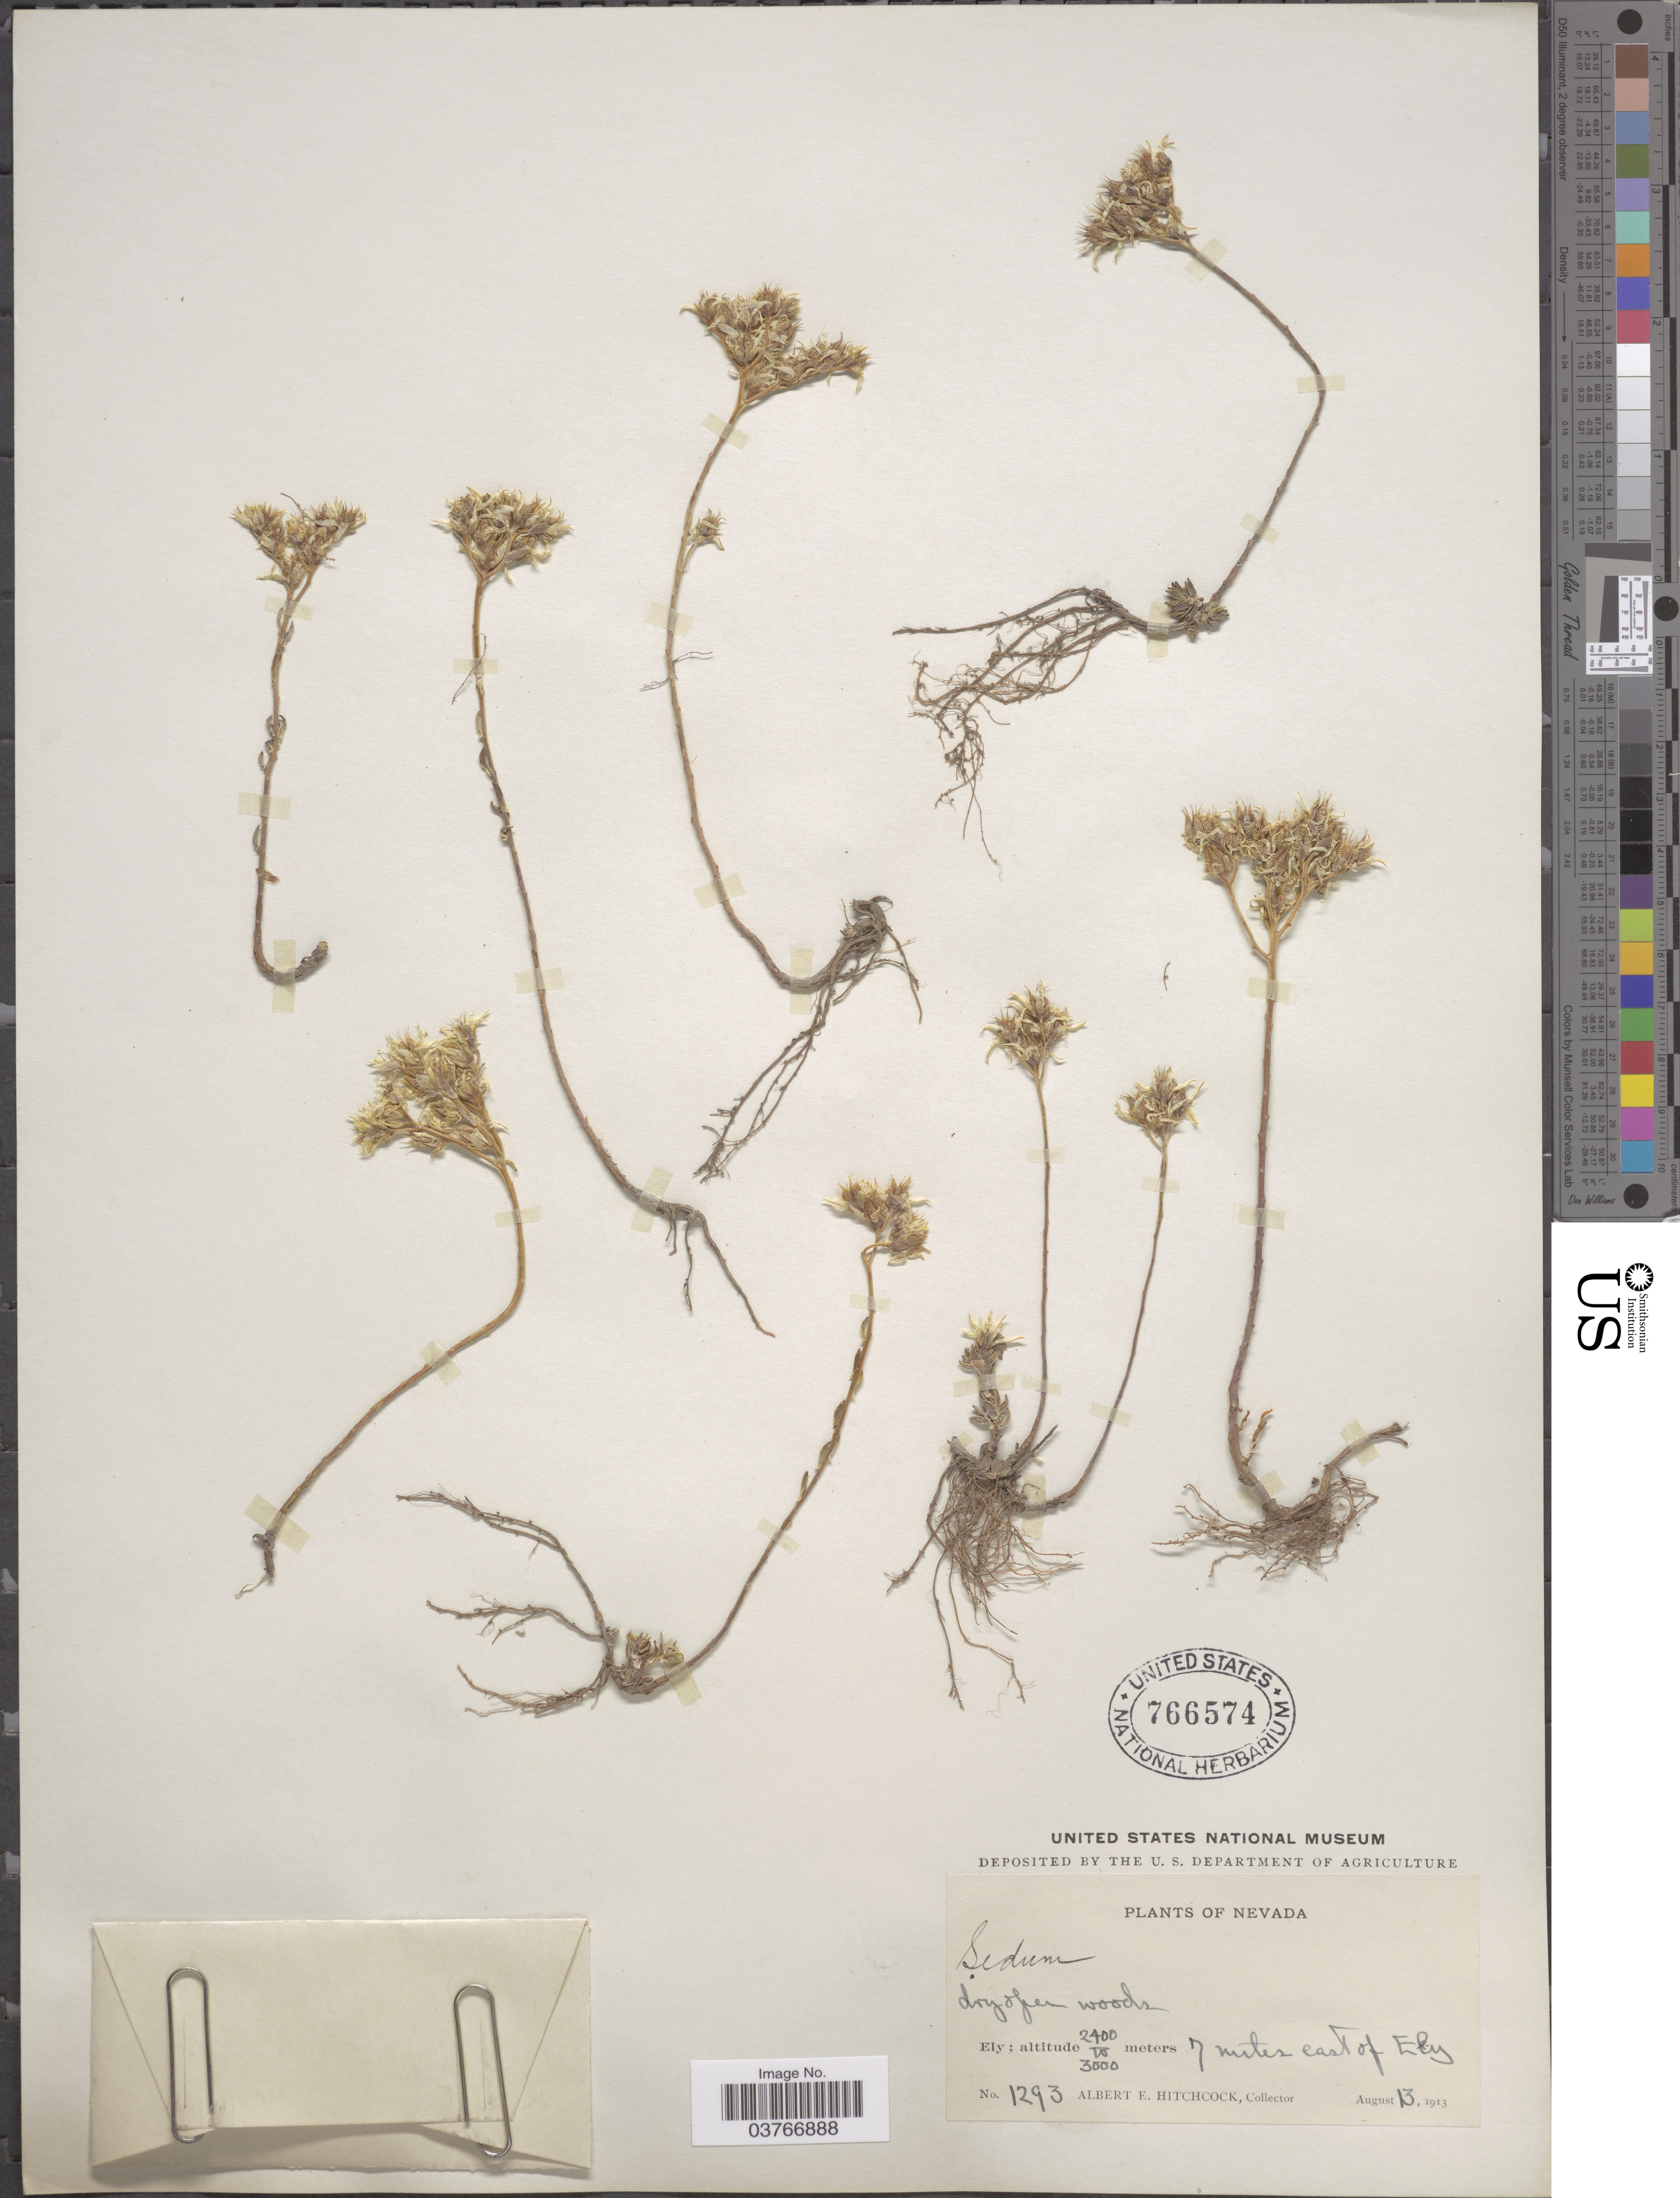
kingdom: Plantae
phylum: Tracheophyta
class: Magnoliopsida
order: Saxifragales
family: Crassulaceae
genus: Sedum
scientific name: Sedum sp.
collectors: A. Hitchcock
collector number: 1293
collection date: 1913-08-13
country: United States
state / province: Nevada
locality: Ely. 7 meter east of Ely.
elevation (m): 2400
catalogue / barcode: US 766574